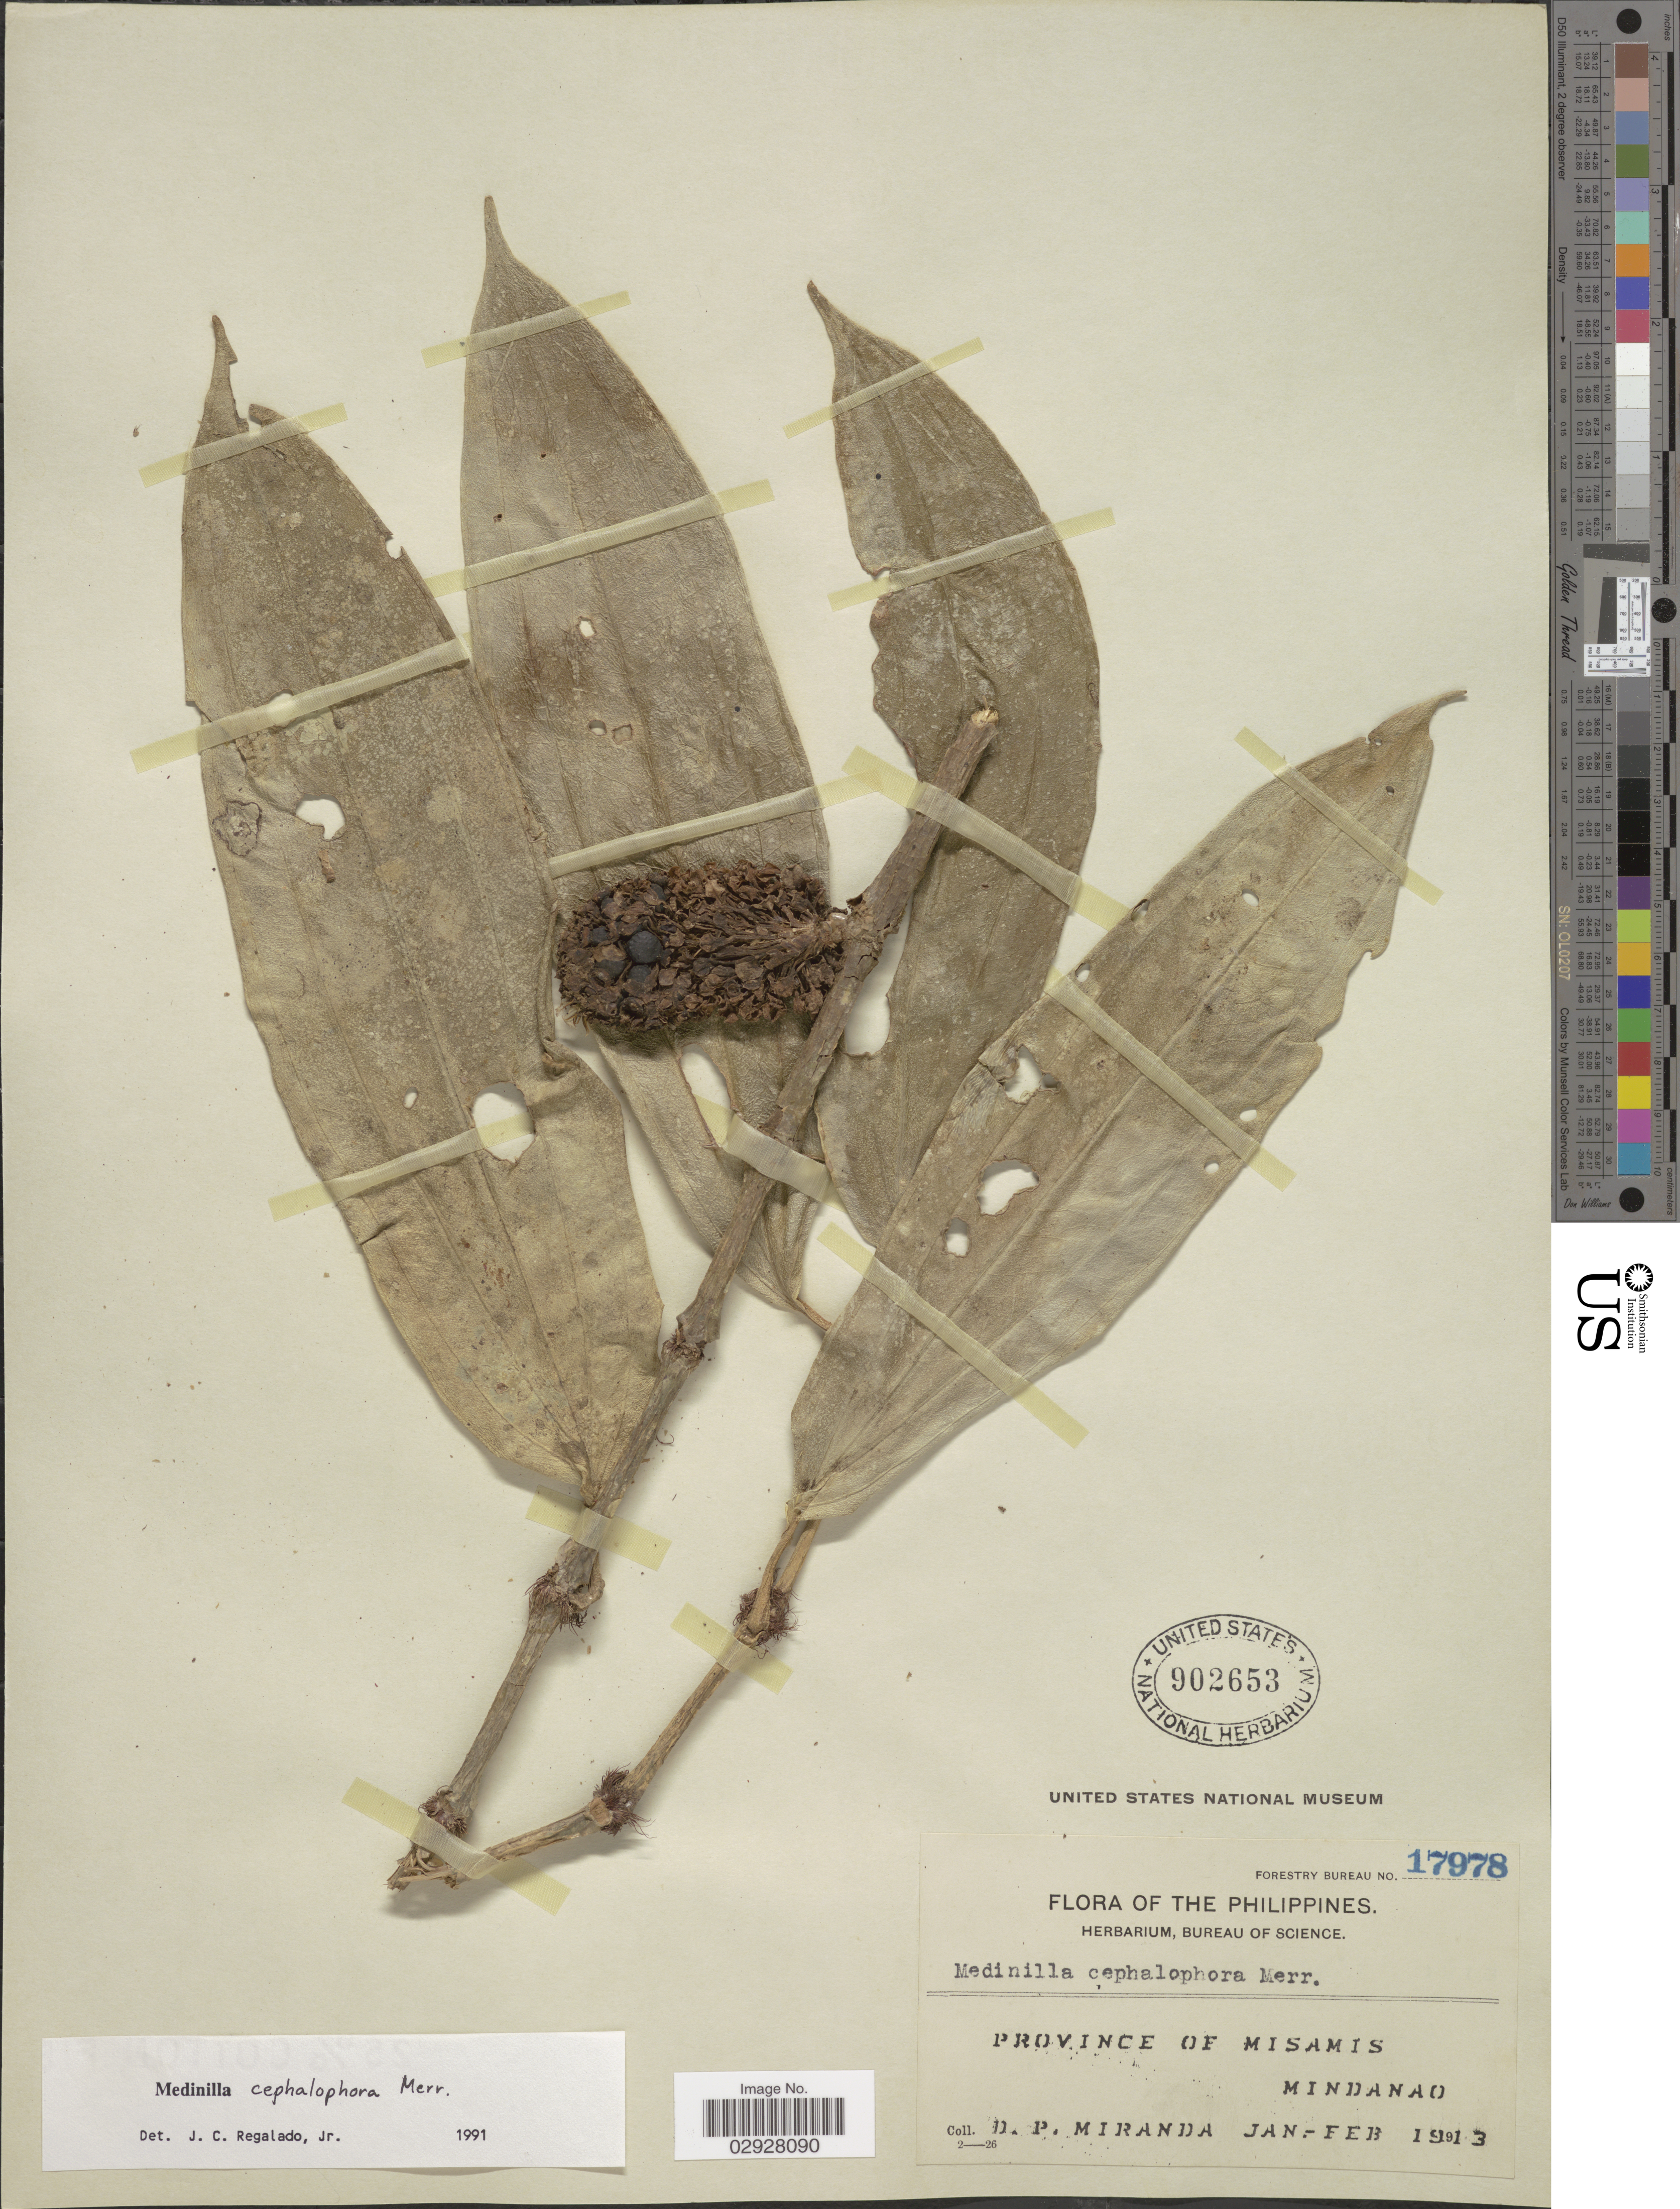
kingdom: Plantae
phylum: Tracheophyta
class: Magnoliopsida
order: Myrtales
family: Melastomataceae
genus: Medinilla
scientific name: Medinilla cephalophora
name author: Merr.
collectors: D. P. Miranda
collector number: Forestry Bureau 17978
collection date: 1913-01/1913-02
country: Philippines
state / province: Northern Mindanao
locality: Province of Misamis, Mindanao.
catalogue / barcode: US 902653